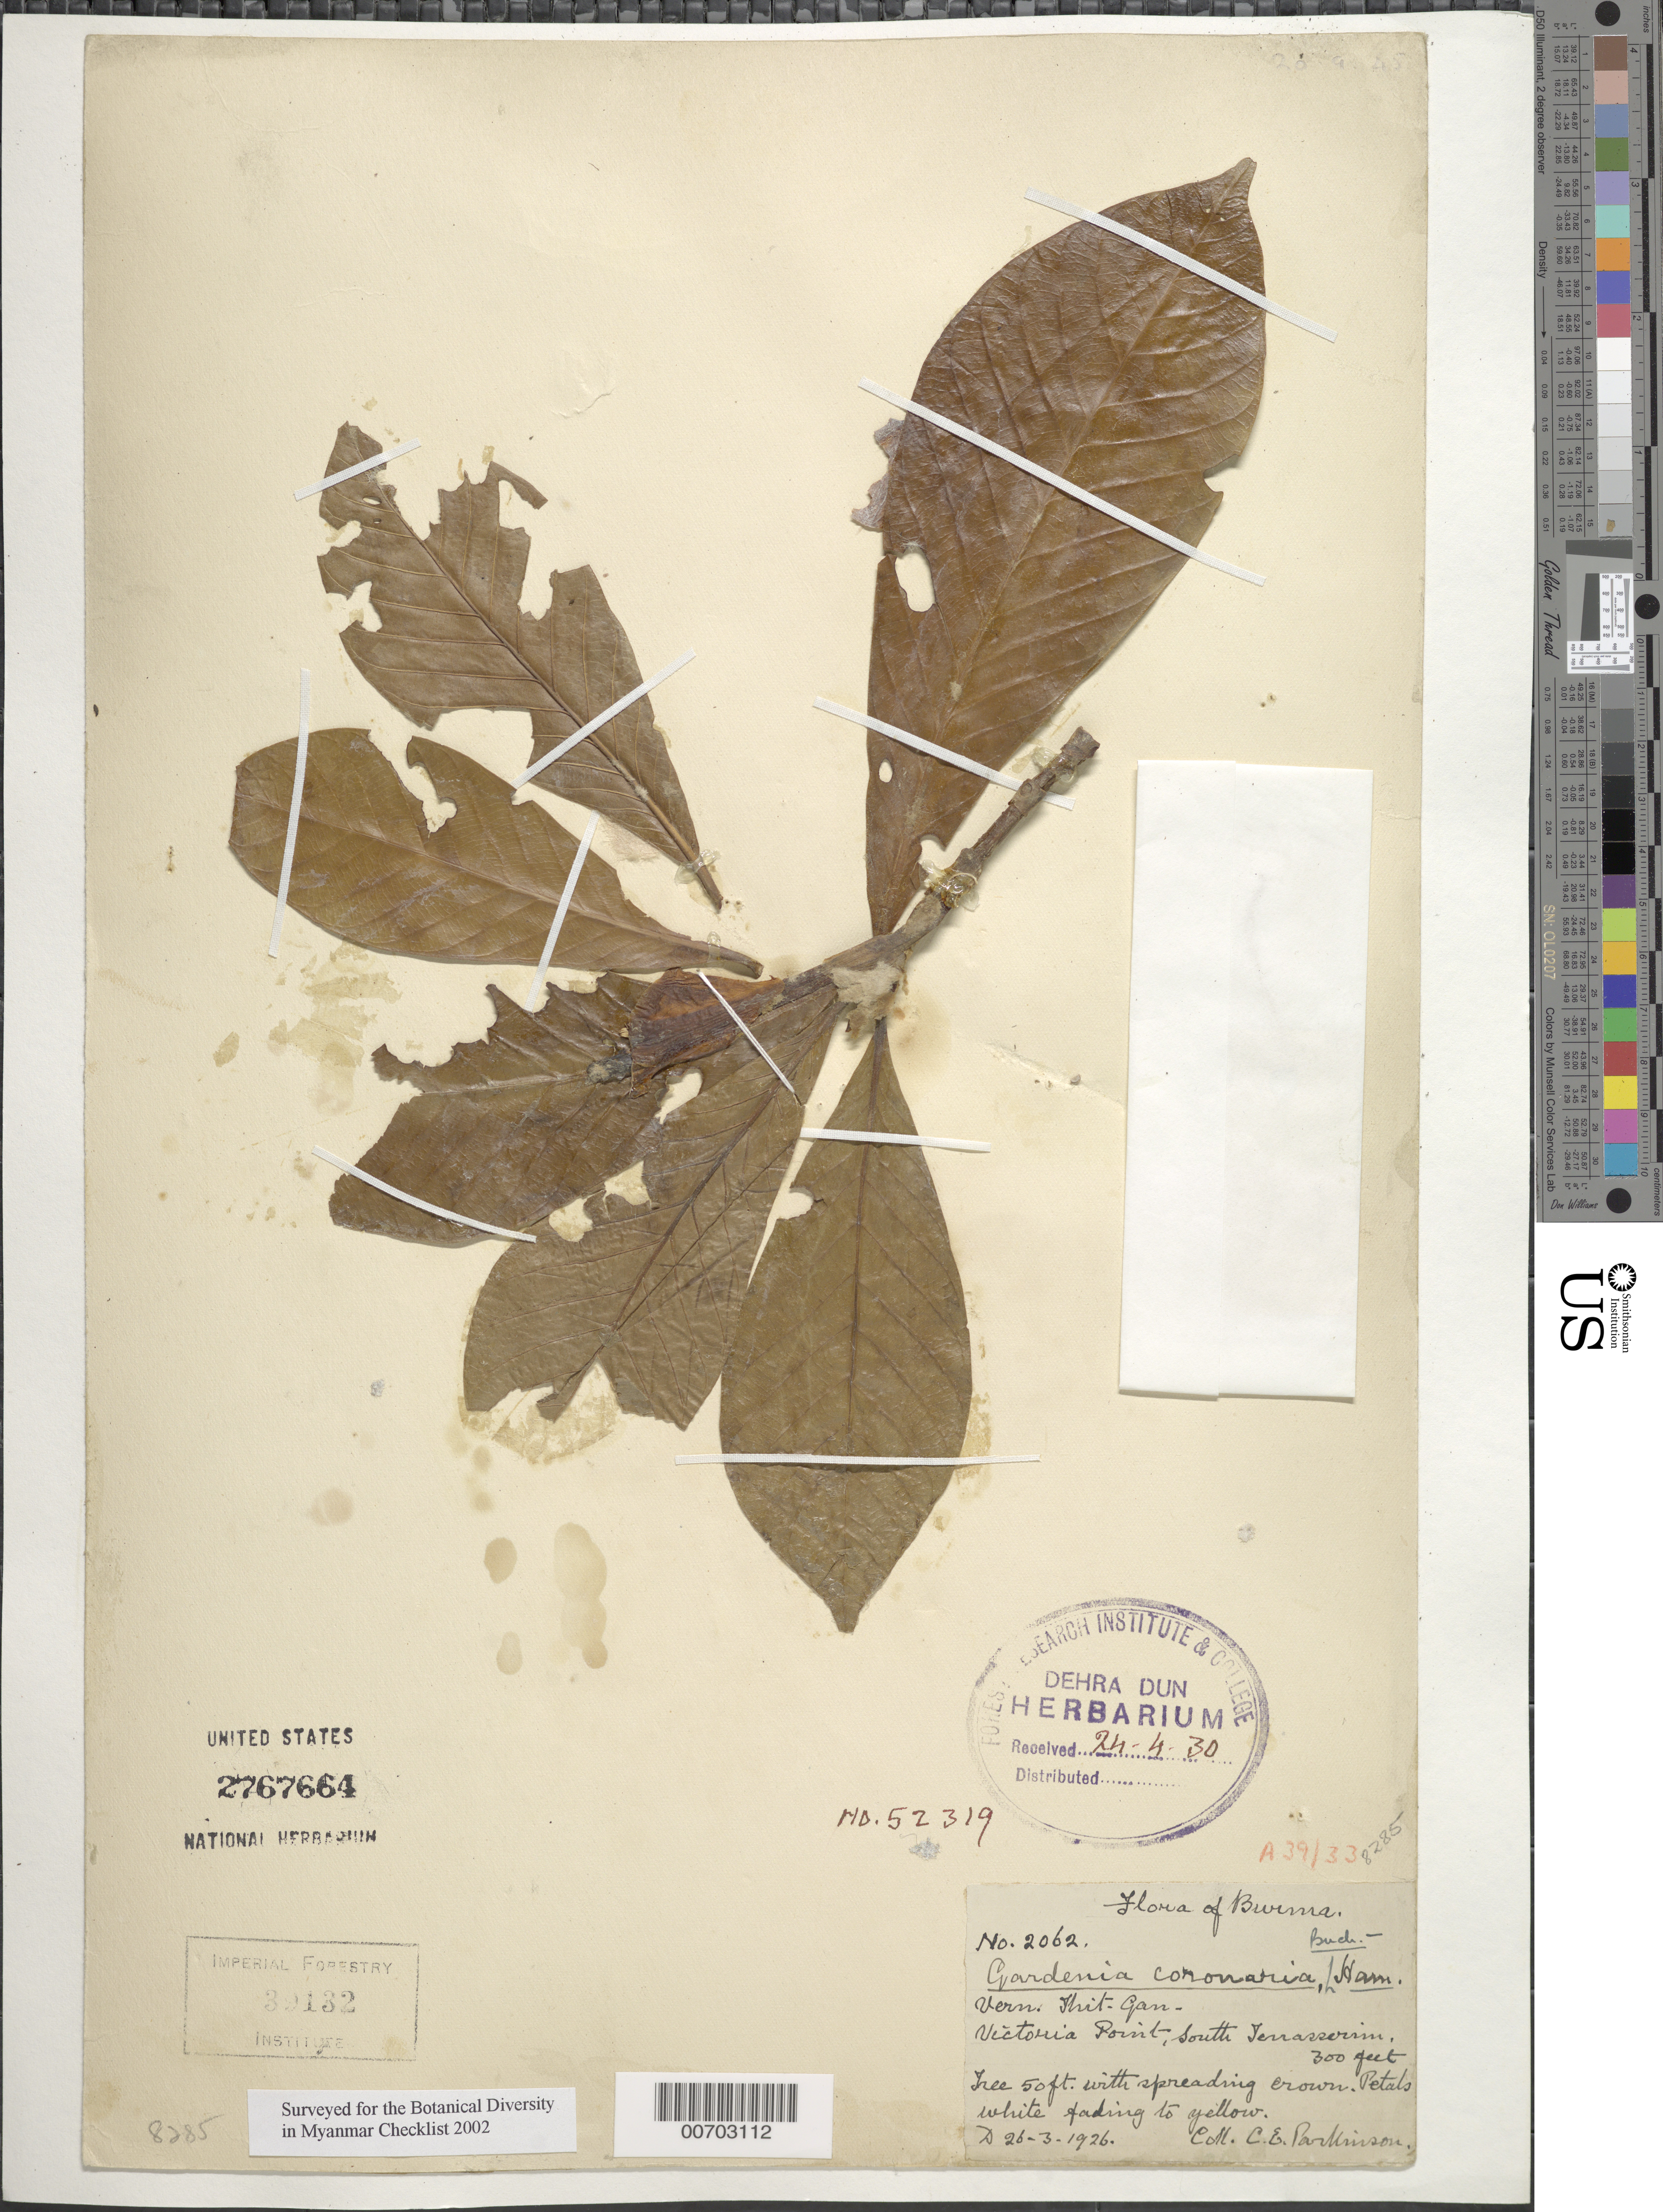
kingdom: Plantae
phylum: Tracheophyta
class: Magnoliopsida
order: Gentianales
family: Rubiaceae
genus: Gardenia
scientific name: Gardenia coronaria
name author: Buch.-Ham.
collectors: C. E. Parkinson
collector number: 2062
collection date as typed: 26 Mar 1926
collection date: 1926-03-26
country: Myanmar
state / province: Tenasserim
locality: Victoria Point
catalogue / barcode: US 2767664